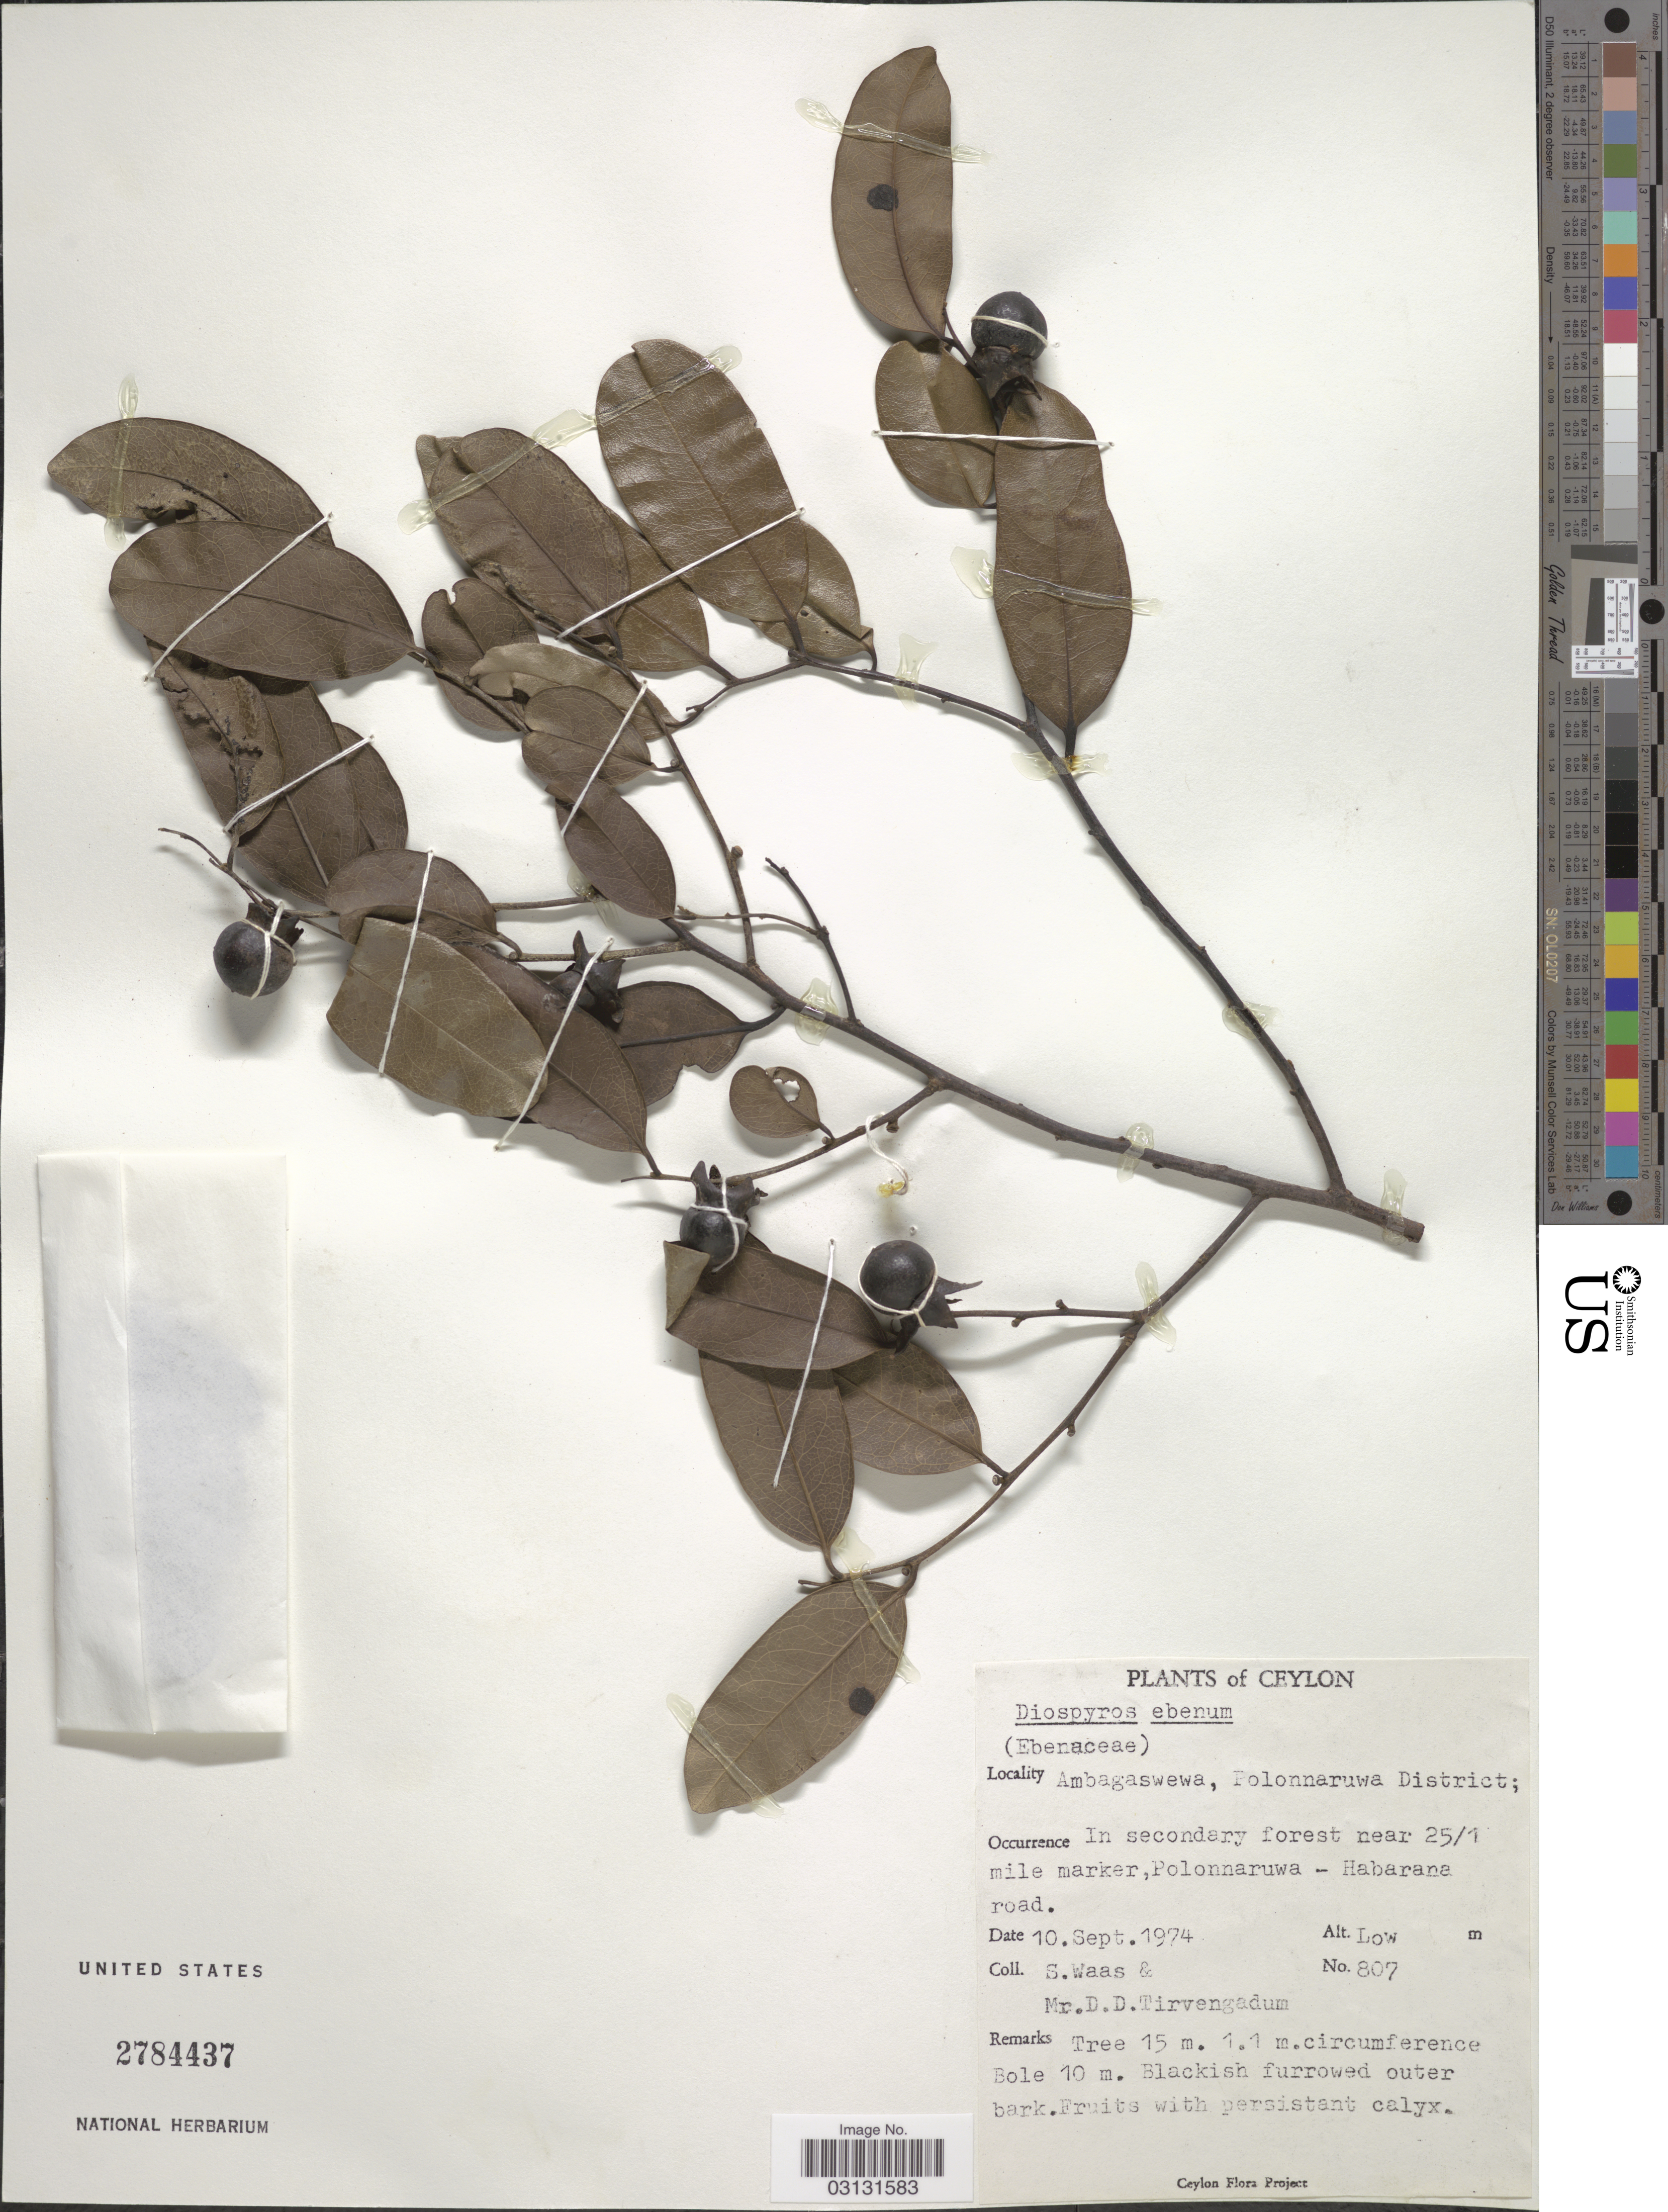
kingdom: Plantae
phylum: Tracheophyta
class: Magnoliopsida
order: Ericales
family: Ebenaceae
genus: Diospyros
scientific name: Diospyros ebenum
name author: J. Koenig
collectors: S. Waas & D. Tirvengadum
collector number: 807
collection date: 1974-09-10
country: Sri Lanka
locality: Ceylon. Ambagaswewa, Polonnaruwa District. In secondary forest near 25/1 mile marker, Polonnaruwa-Habarana road.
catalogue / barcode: US 2784437